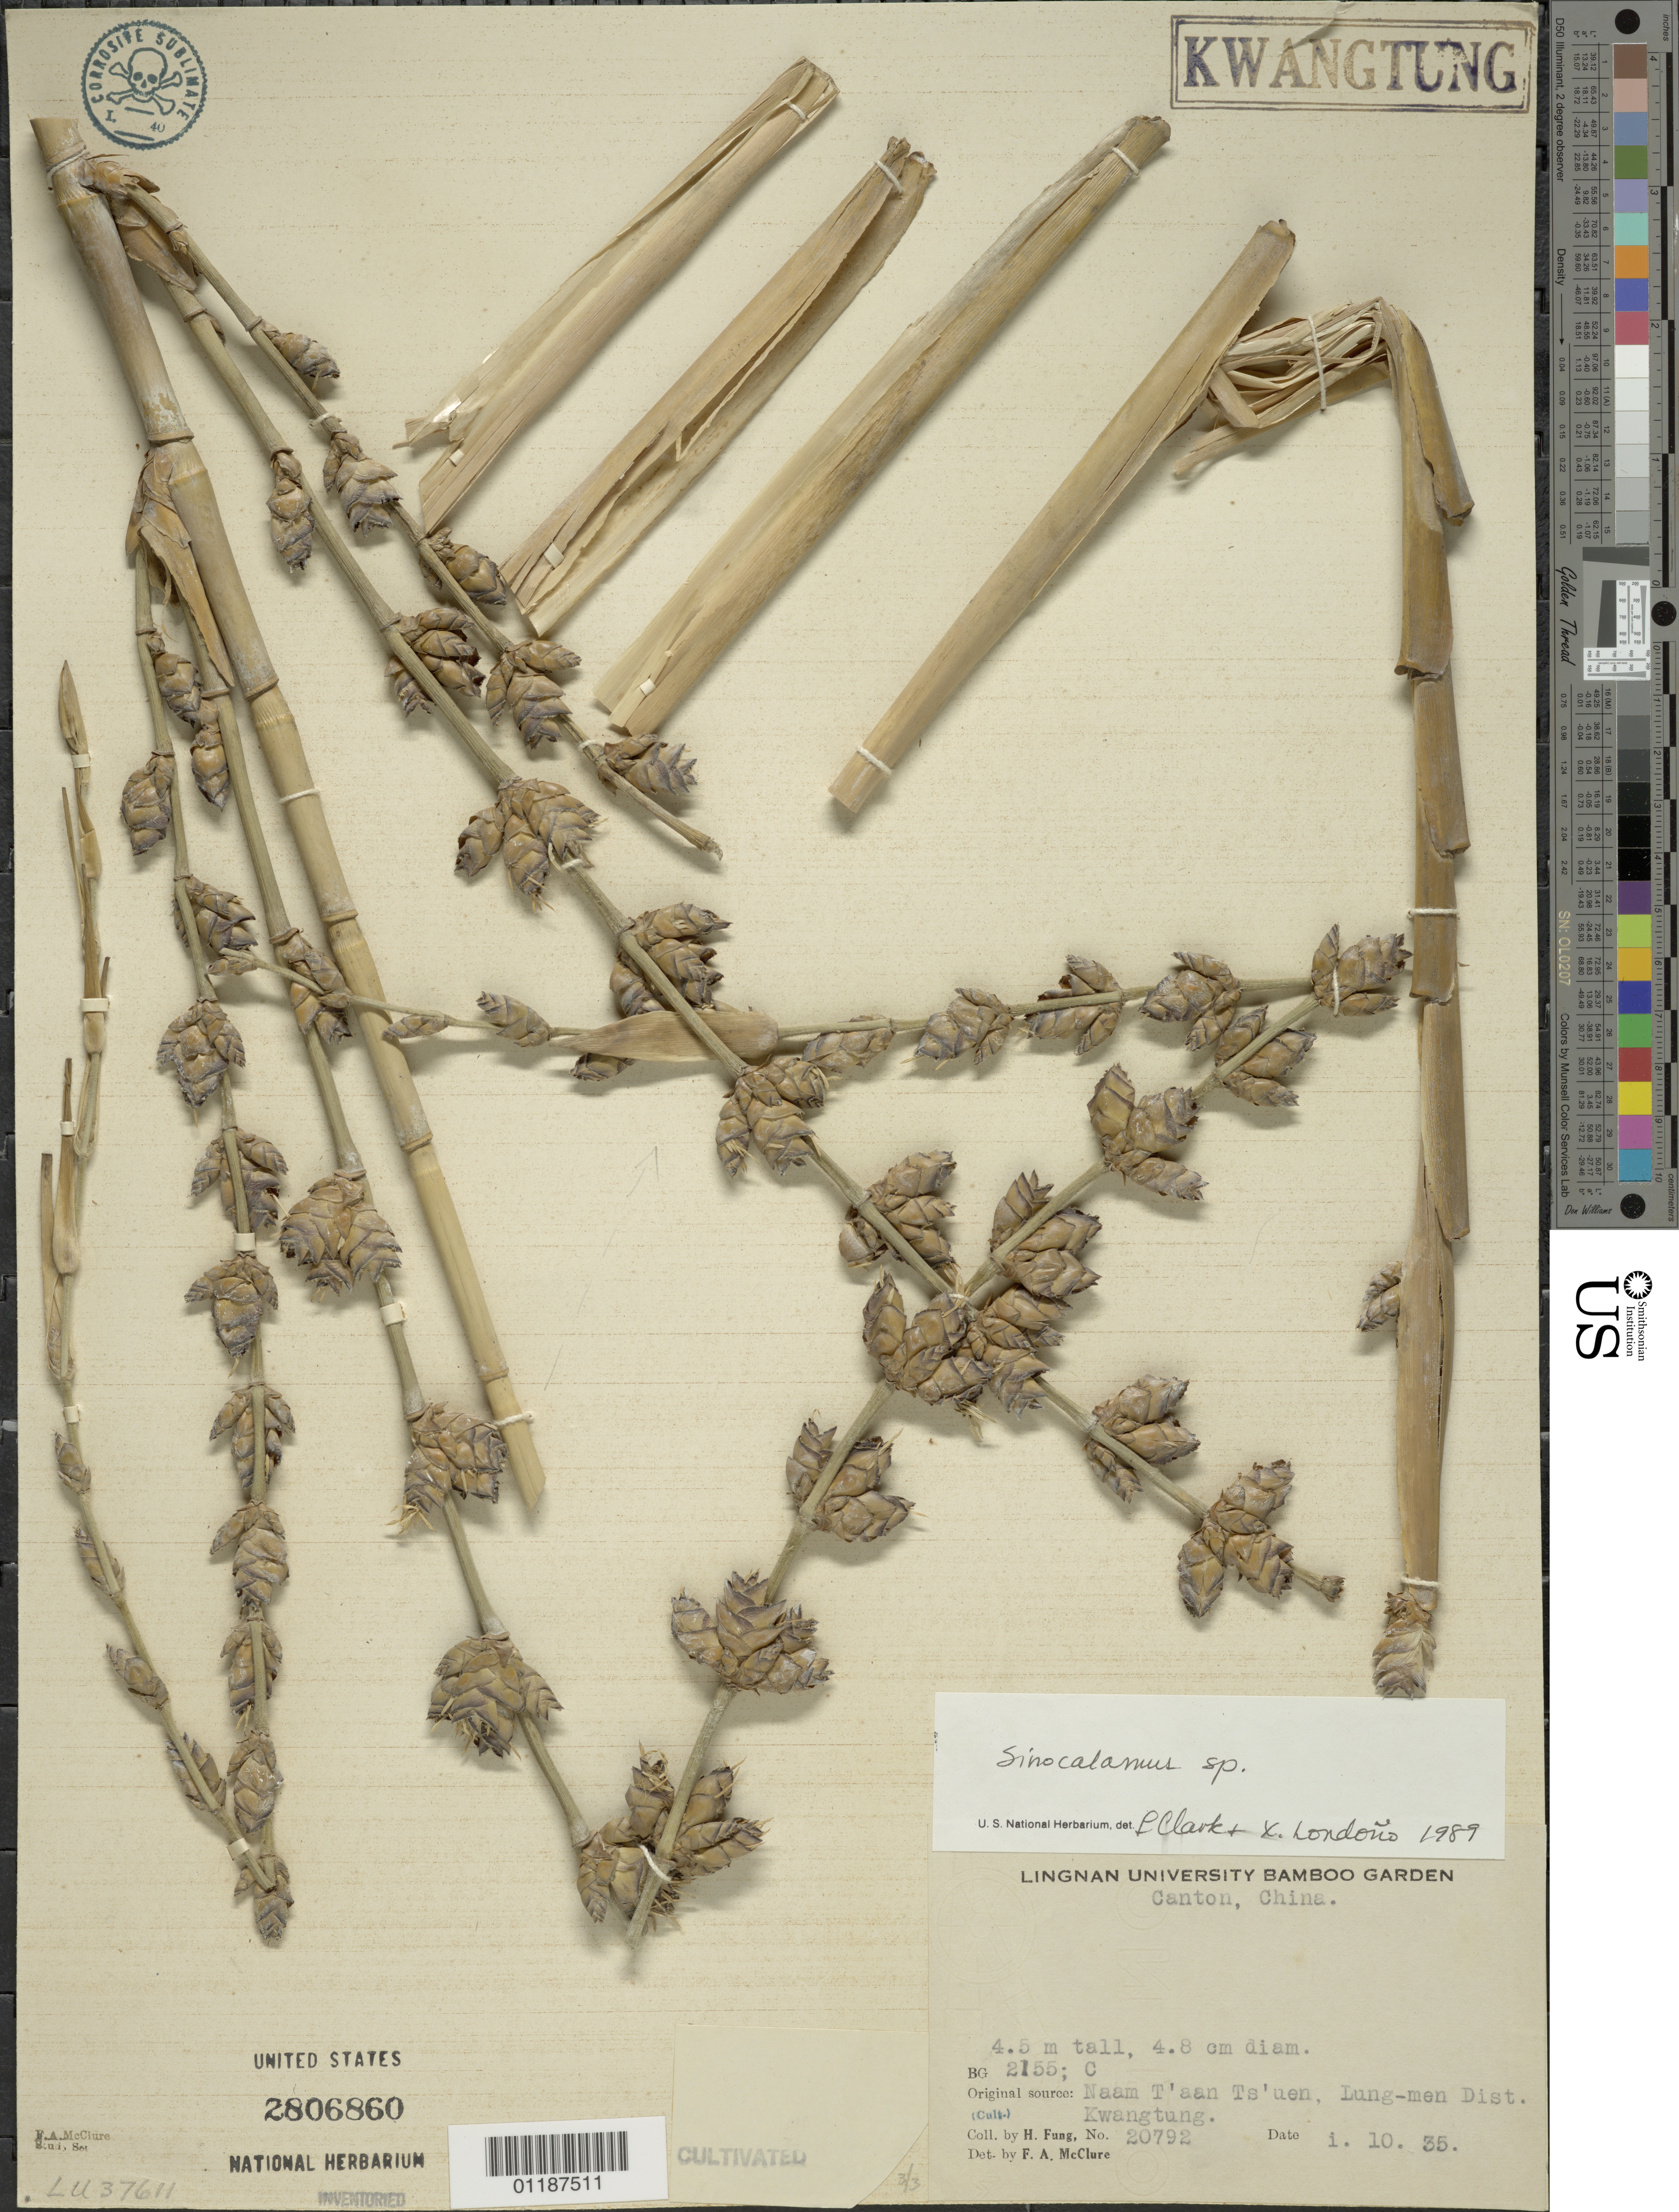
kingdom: Plantae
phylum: Tracheophyta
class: Liliopsida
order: Poales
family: Poaceae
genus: Sinocalamus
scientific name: Sinocalamus sp.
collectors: H. L. Fung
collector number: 20792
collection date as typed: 10 Jan 1935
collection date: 1935-01-10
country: China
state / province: Guangdong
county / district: Lung-men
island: Honam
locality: Naam T'aan Ts'uen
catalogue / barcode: US 2806860